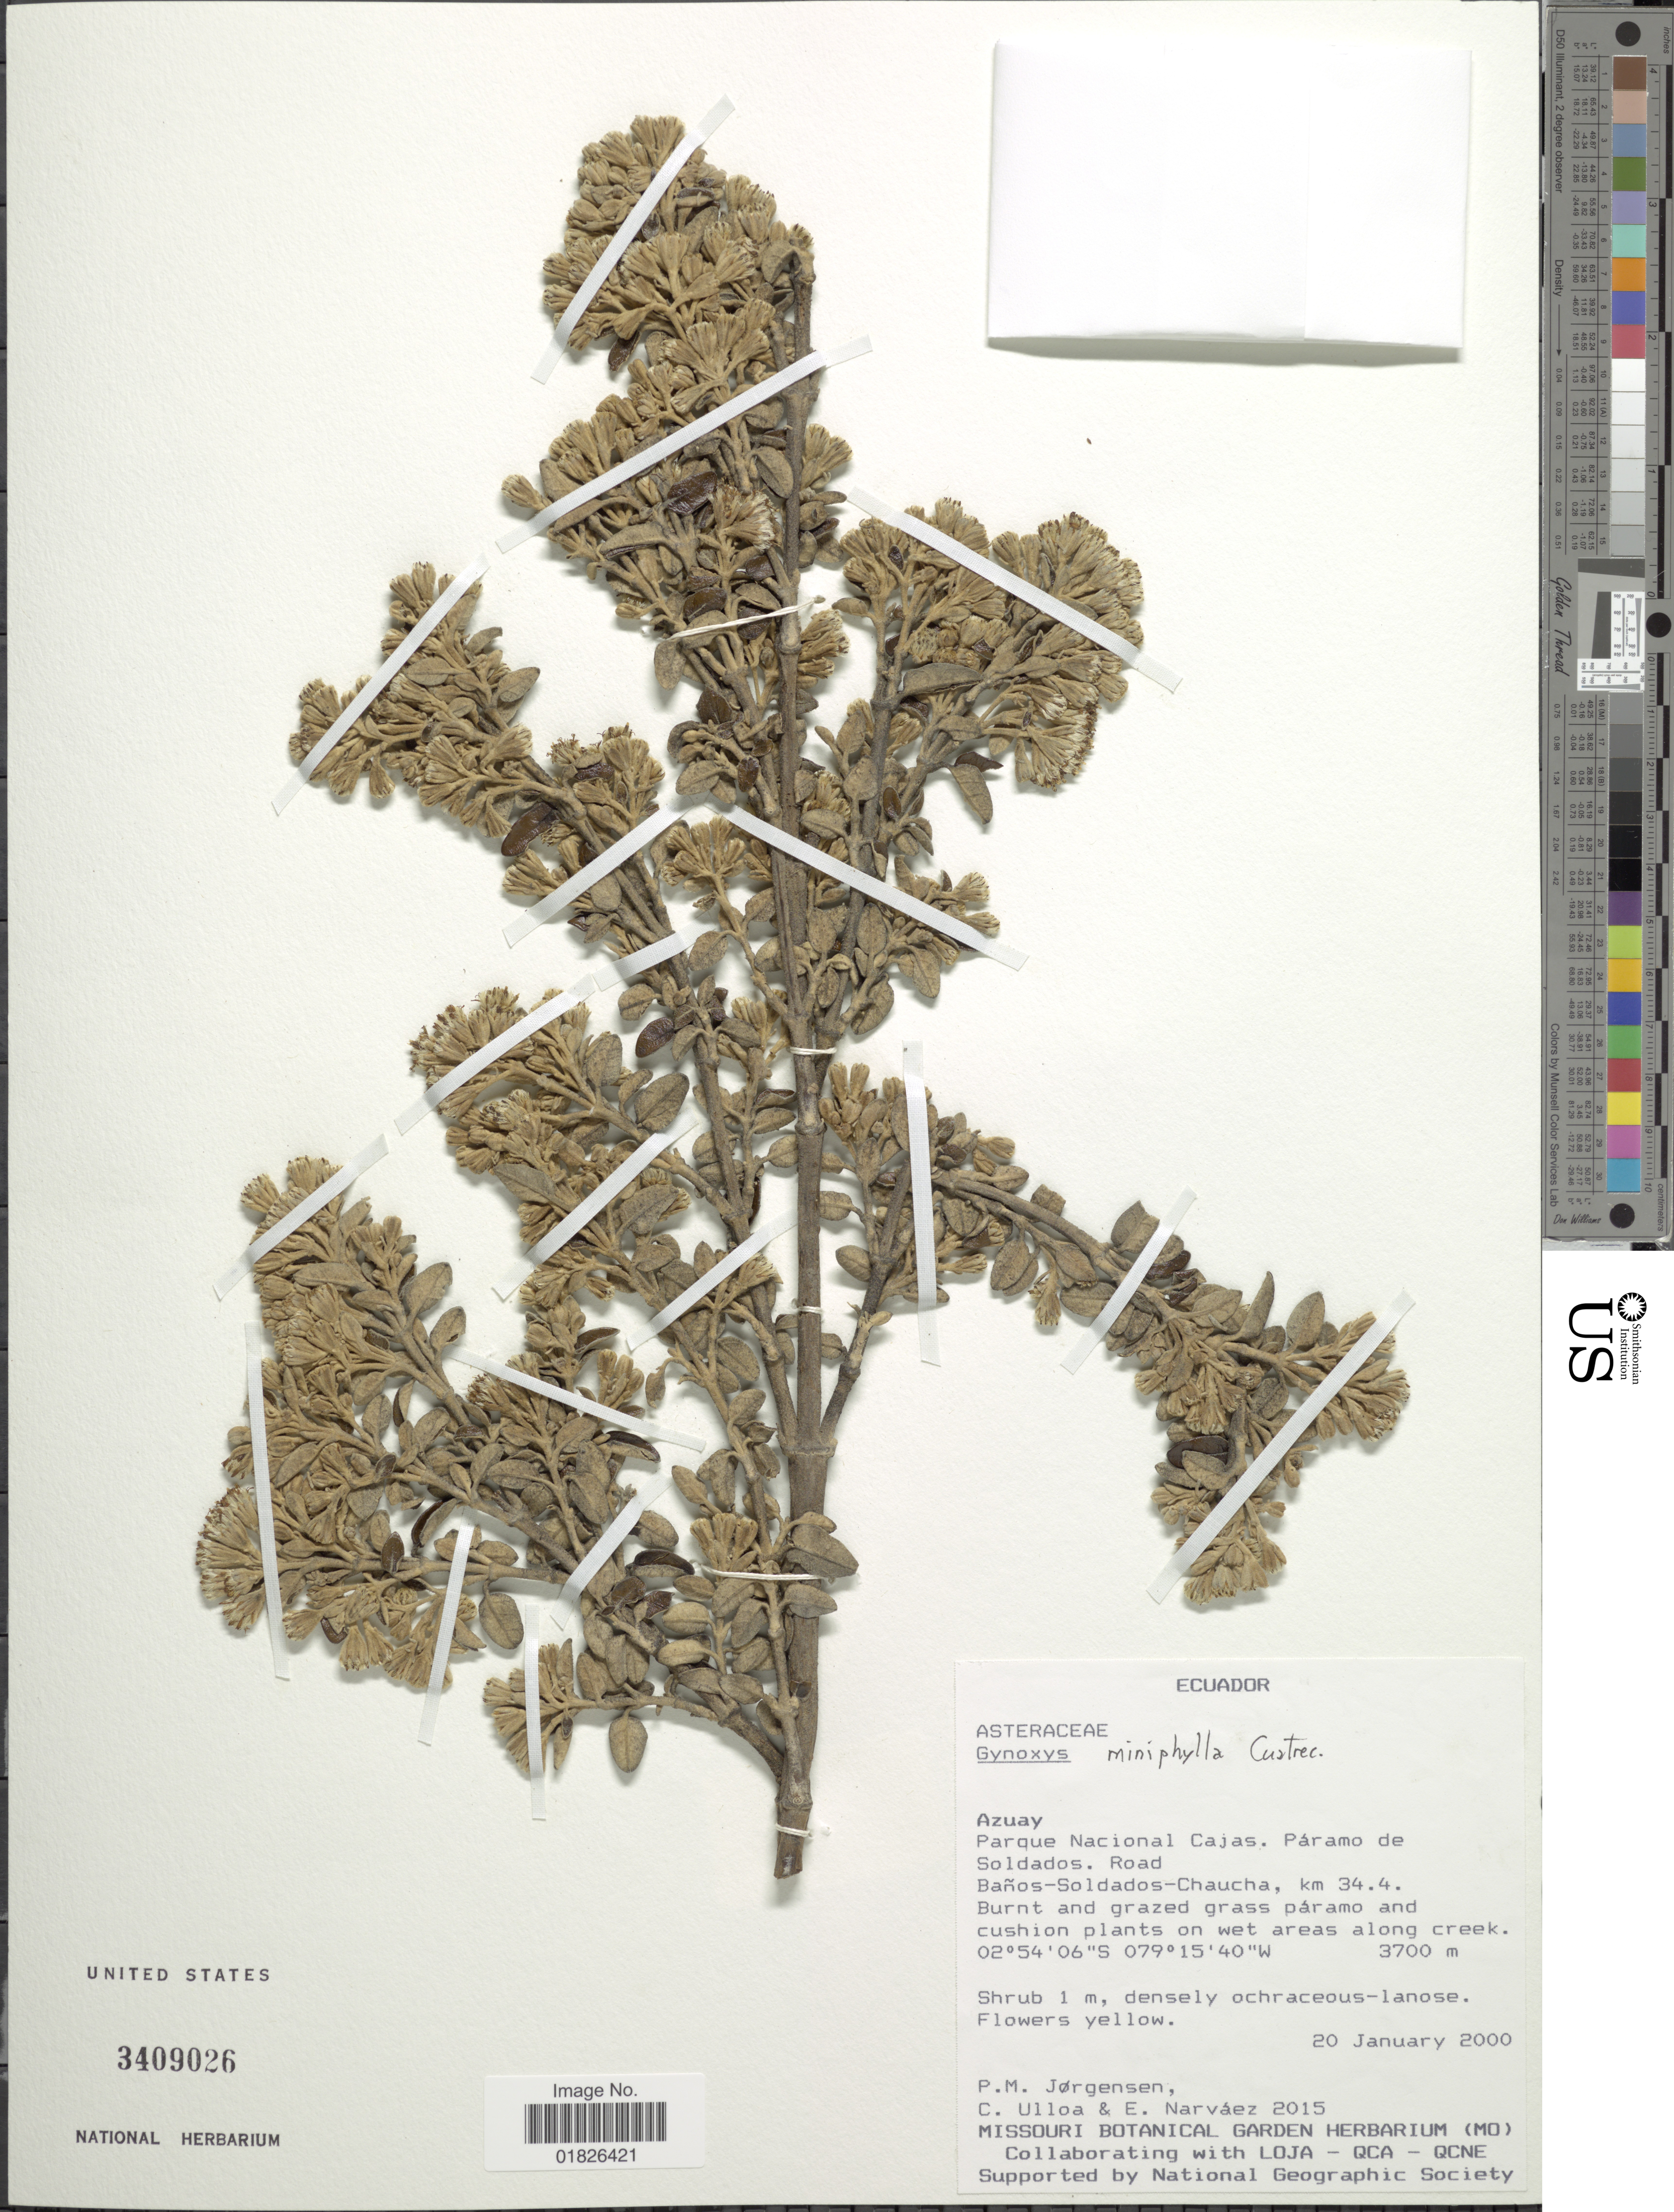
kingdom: Plantae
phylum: Tracheophyta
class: Magnoliopsida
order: Asterales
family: Asteraceae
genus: Gynoxys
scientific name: Gynoxys miniphylla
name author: Cuatrec.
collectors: P. Jørgensen, C. Ulloa & E. Narváez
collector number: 2015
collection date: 2000-01-20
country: Ecuador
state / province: Azuay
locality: Parque Nacional Cajas, Paramo de Soldados, Road Banos-Soldados-Chaucha, km 34.4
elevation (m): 3700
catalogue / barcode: US 3409026